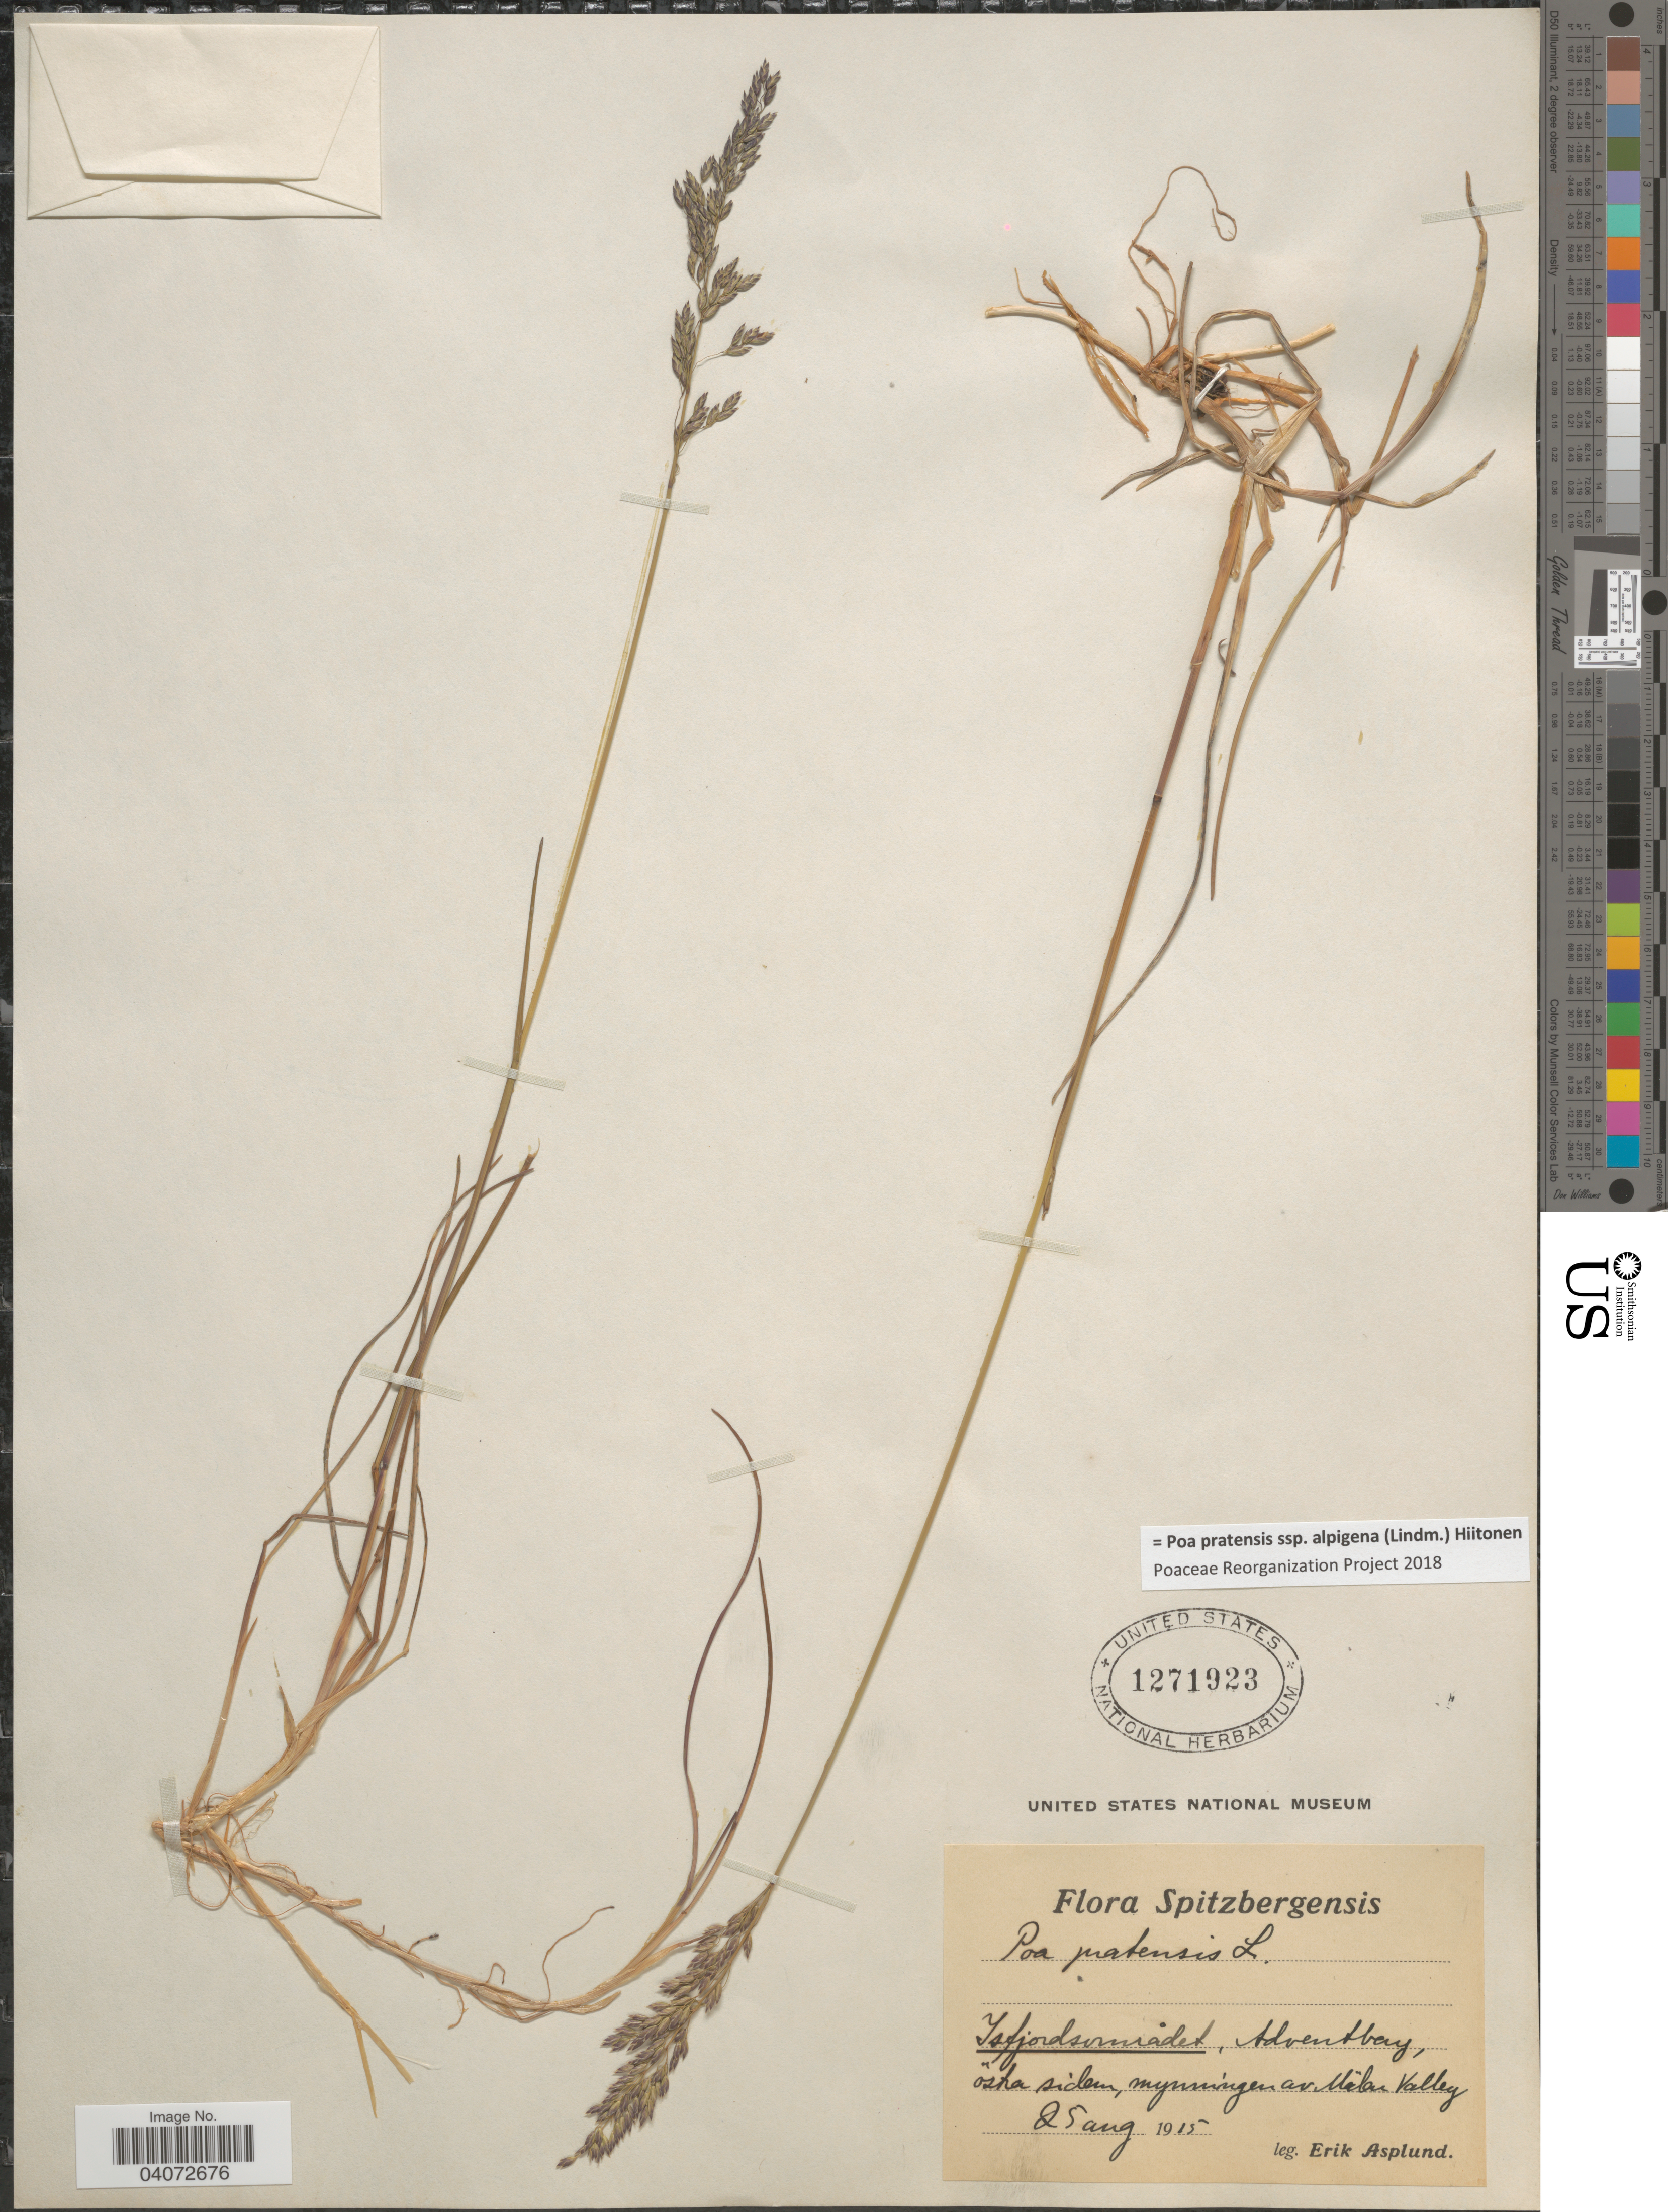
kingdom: Plantae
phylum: Tracheophyta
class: Liliopsida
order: Poales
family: Poaceae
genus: Poa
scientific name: Poa pratensis subsp. alpigena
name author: (Lindm.) Hiitonen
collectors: E. Asplund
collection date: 1915-08-25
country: Norway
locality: Spitzbergensis. Isfjordsormiadet, Adventbay, östra sidem, Mymmingen av Ulau Valley.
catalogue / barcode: US 1271923